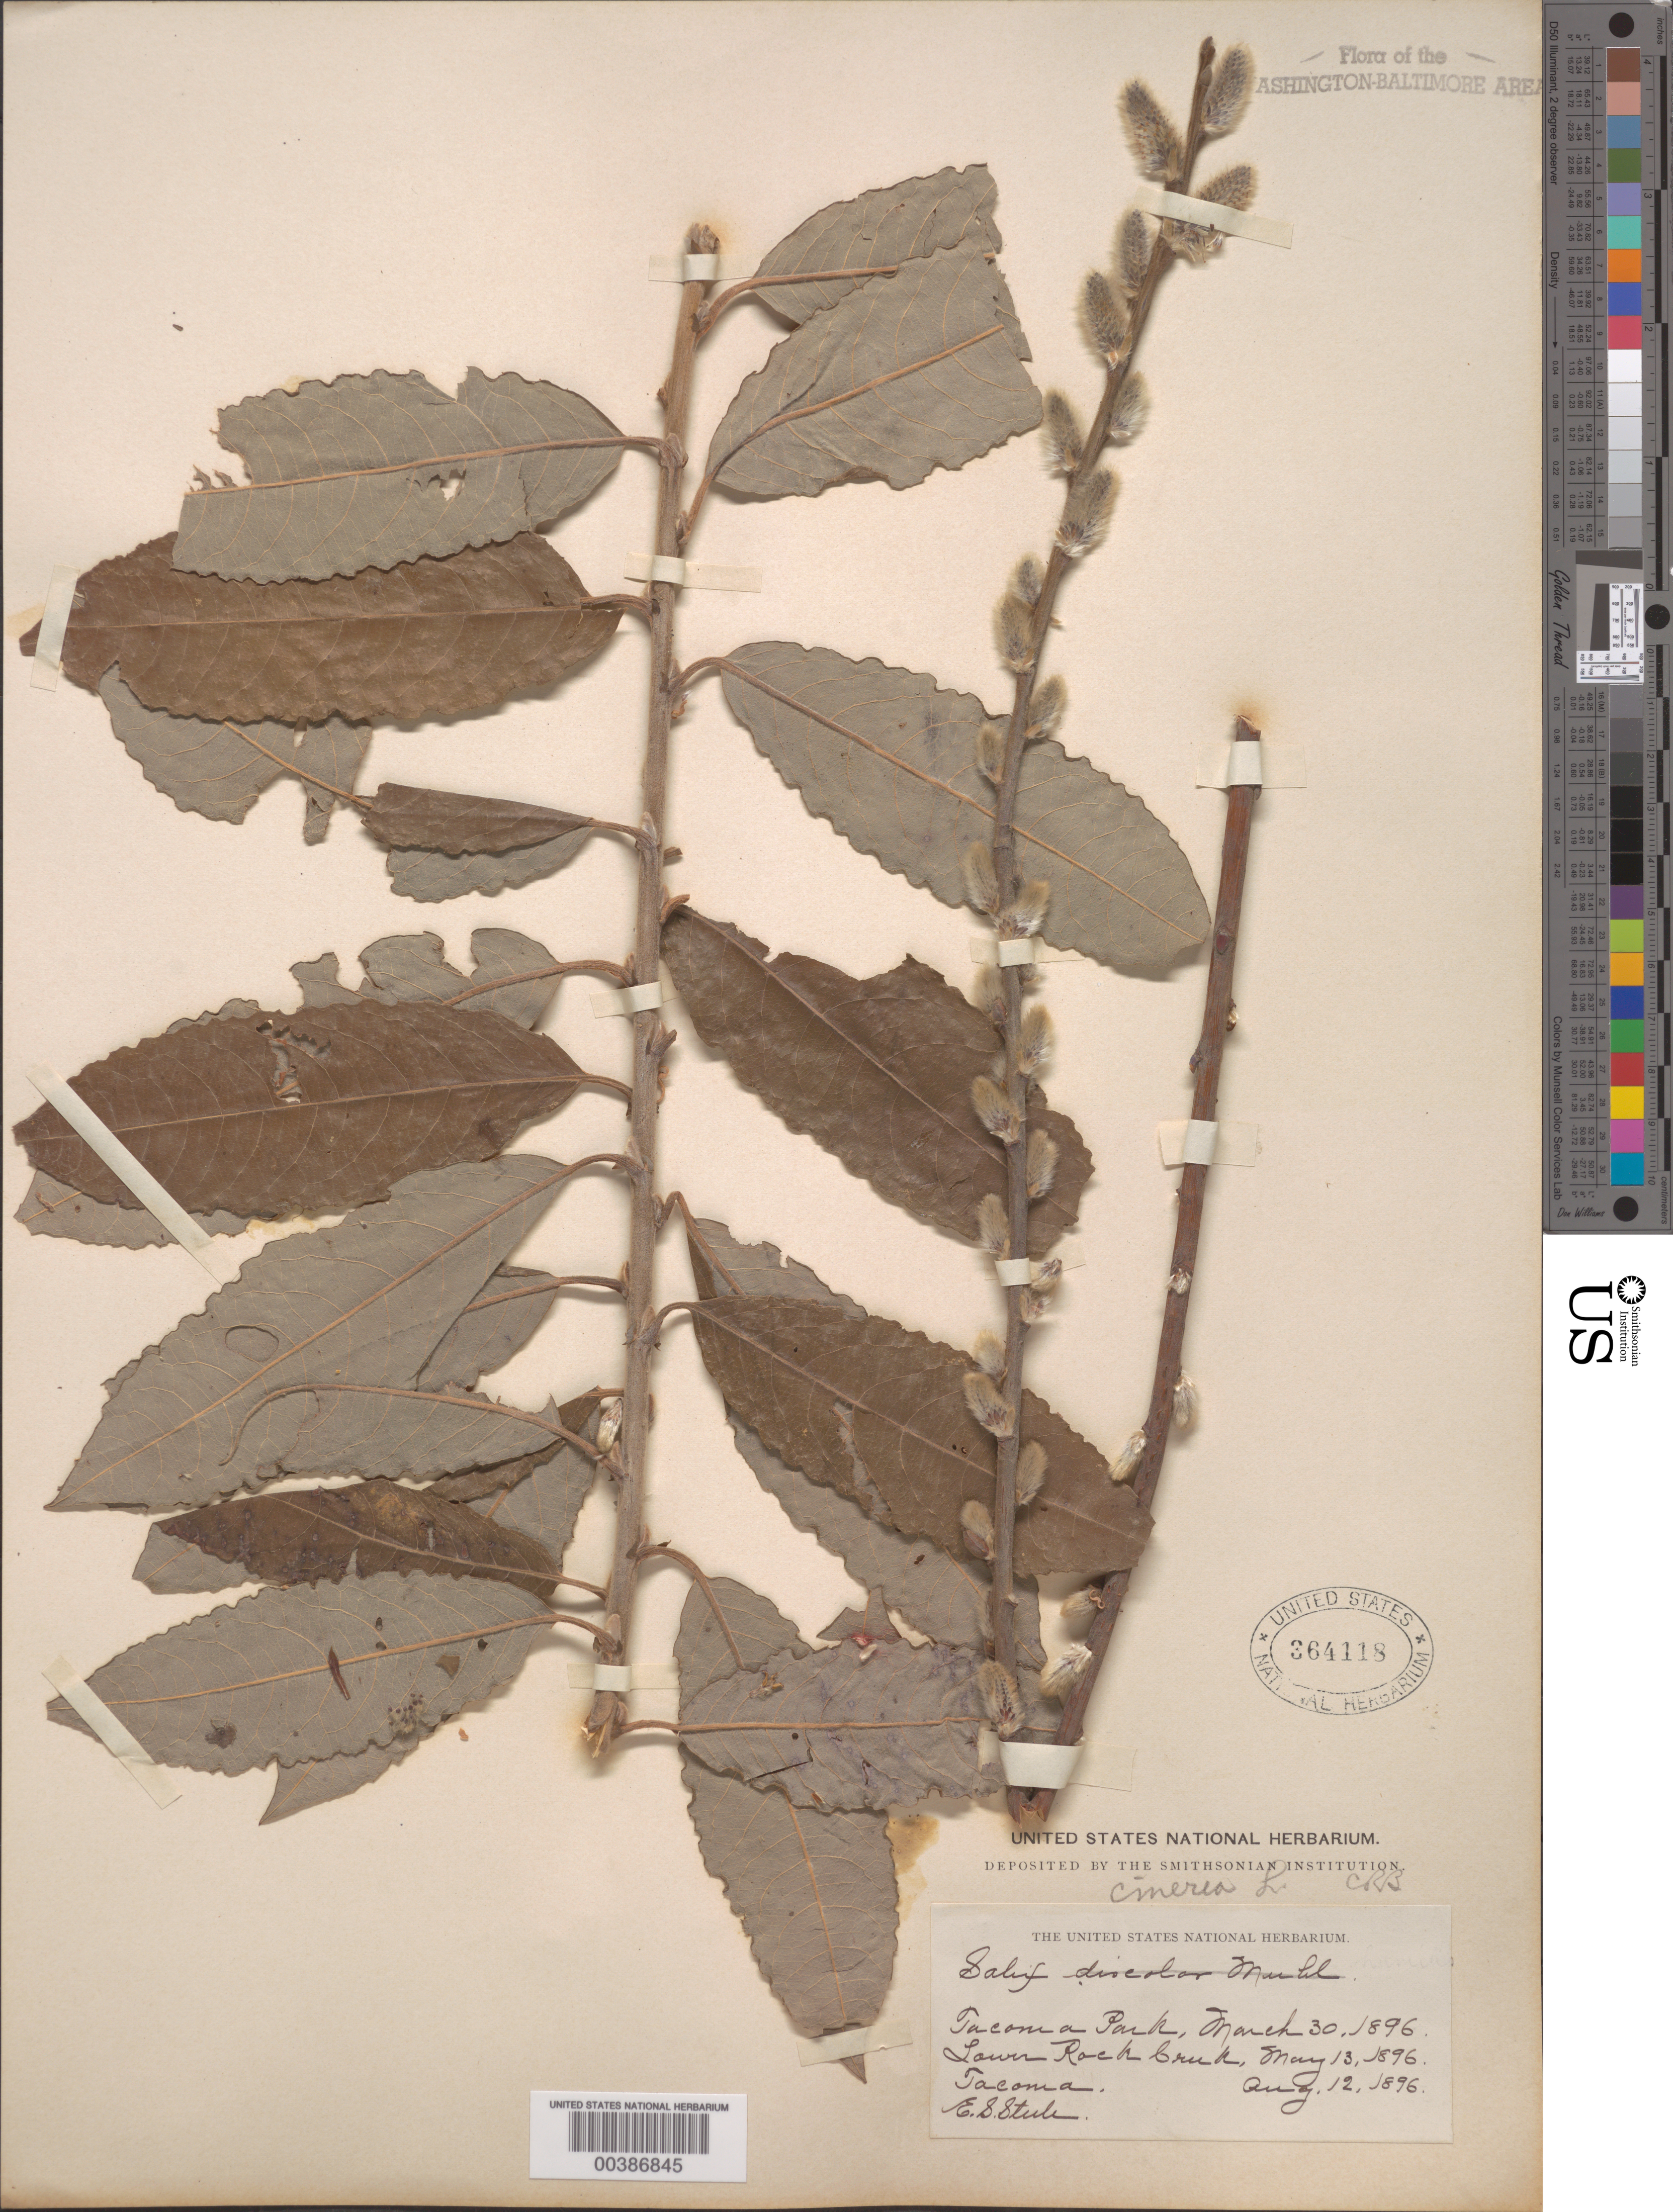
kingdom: Plantae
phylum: Tracheophyta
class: Magnoliopsida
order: Malpighiales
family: Salicaceae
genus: Salix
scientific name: Salix cinerea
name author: L.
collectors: E. Steele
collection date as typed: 30 Mar 1896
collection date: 1896-03-30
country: United States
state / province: Maryland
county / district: Montgomery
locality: Takoma Park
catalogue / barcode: US 364118